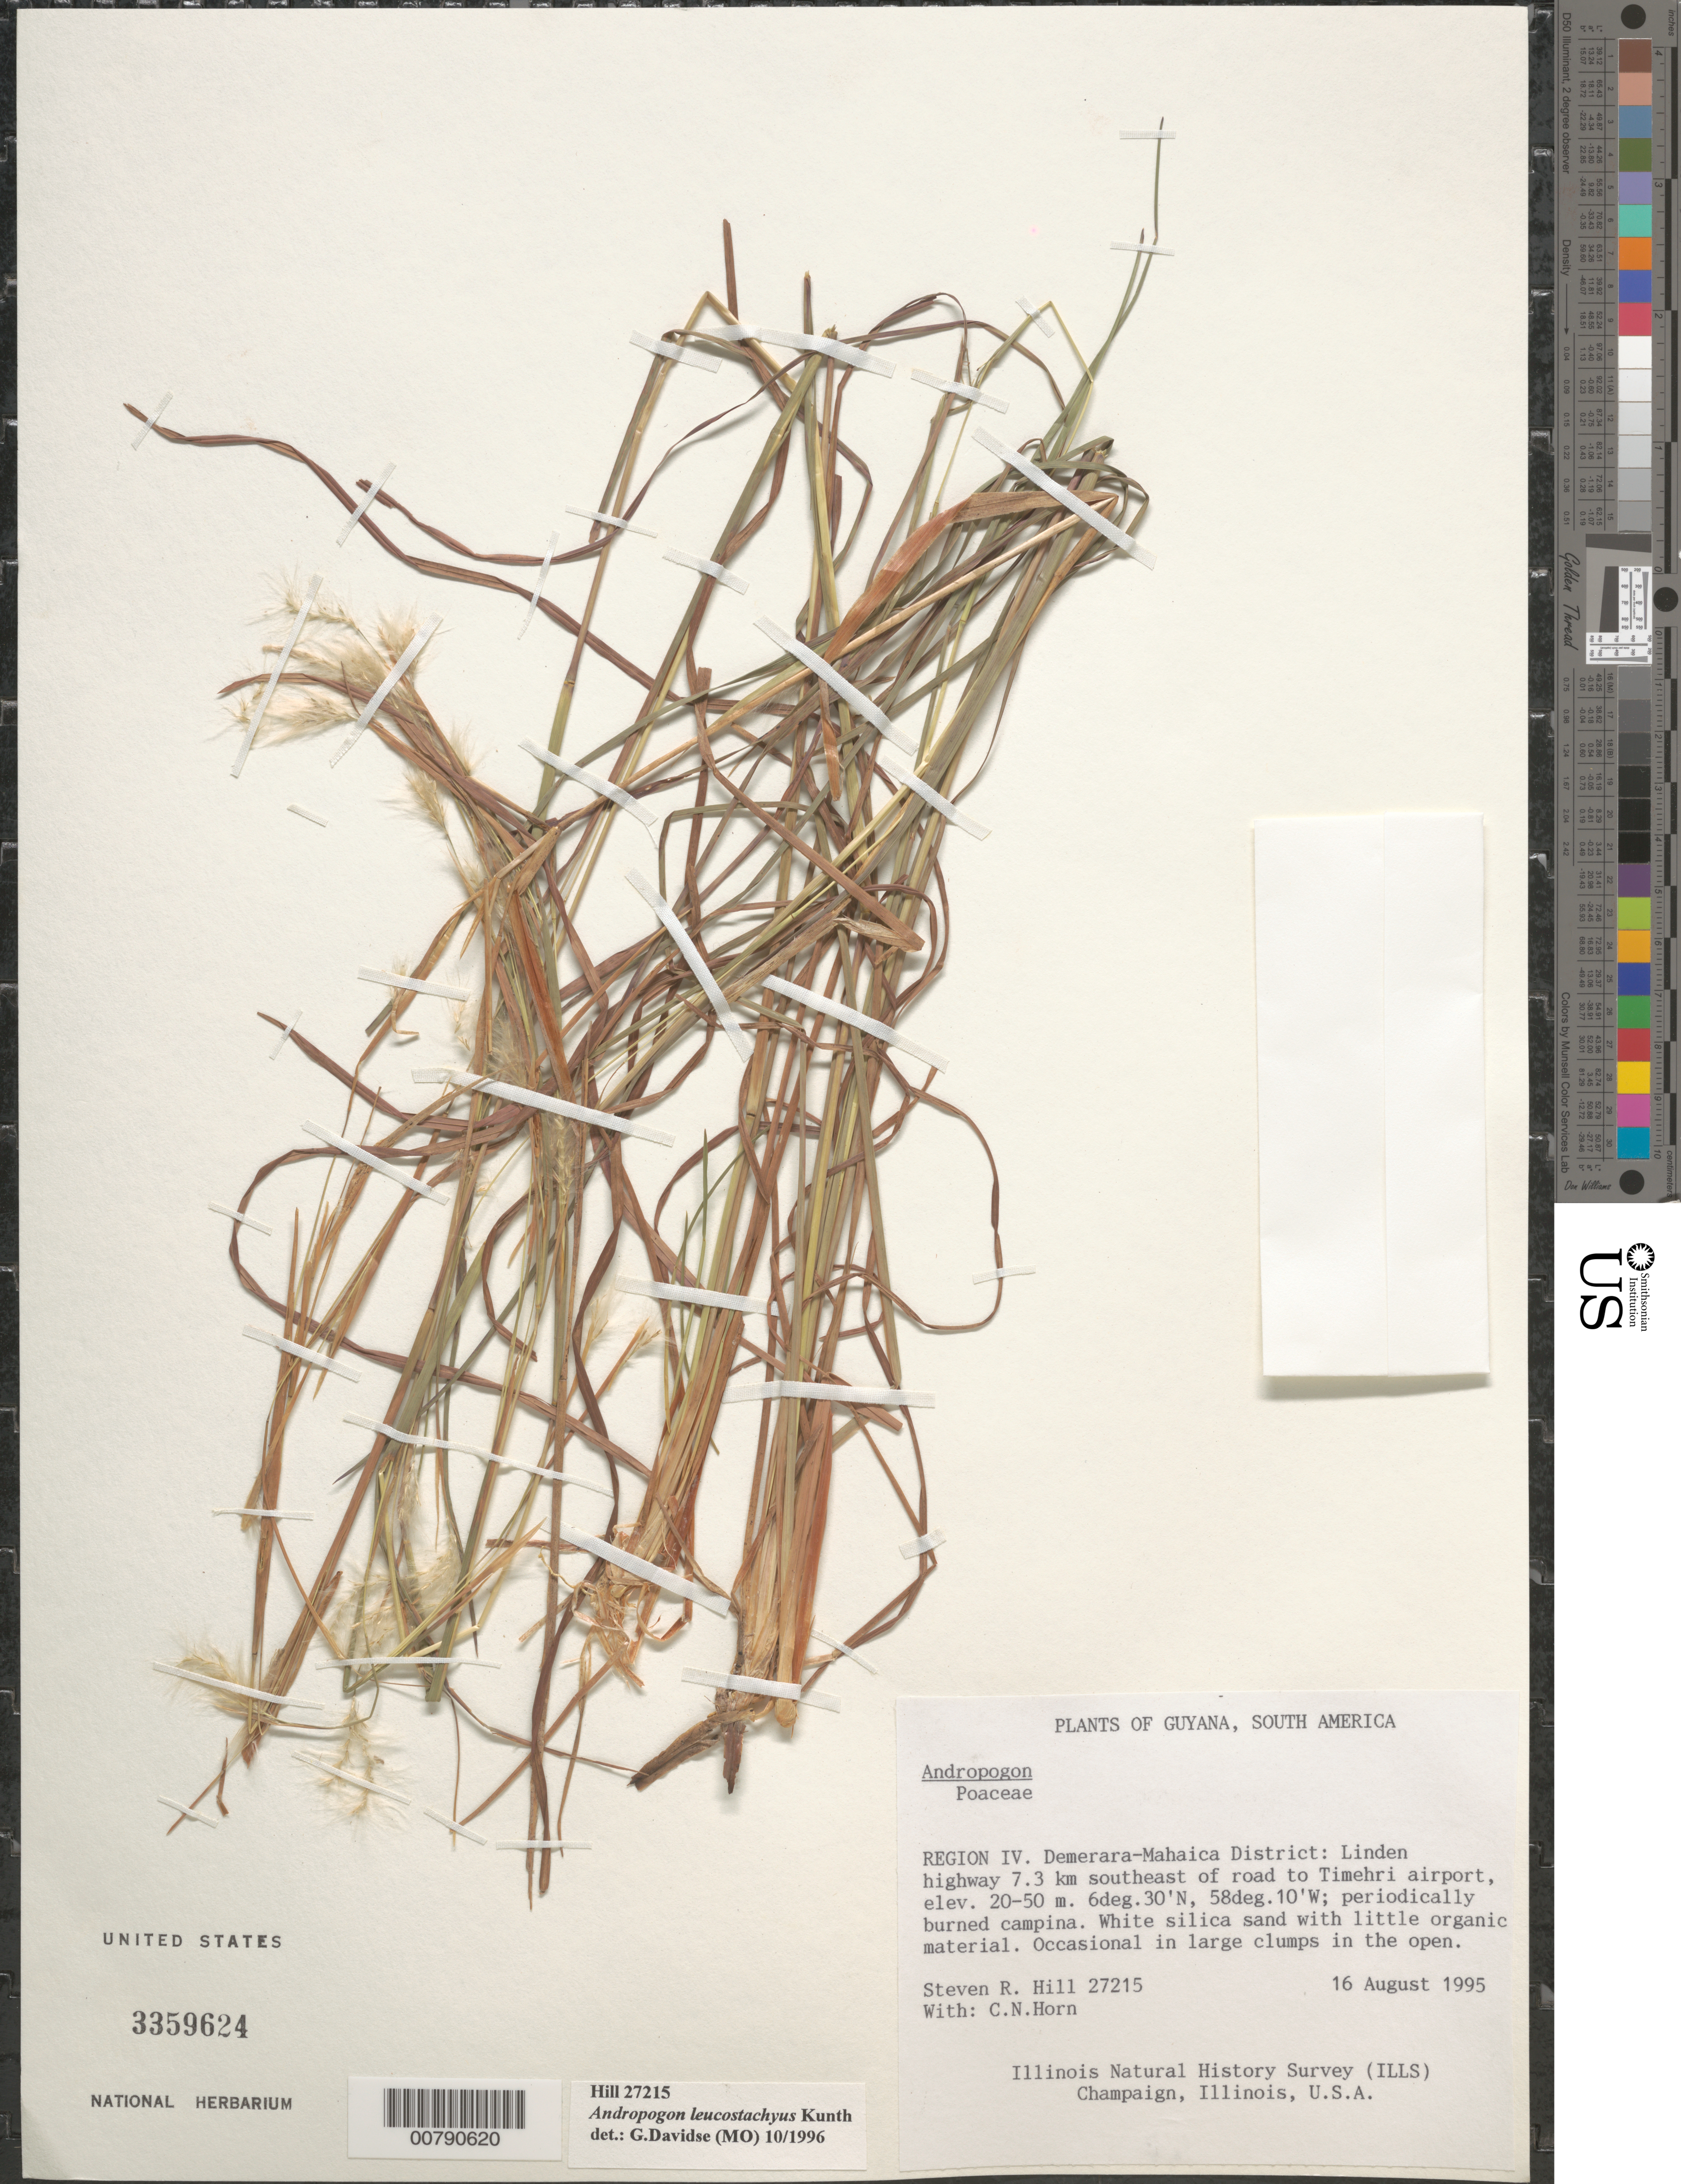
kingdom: Plantae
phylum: Tracheophyta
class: Liliopsida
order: Poales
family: Poaceae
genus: Andropogon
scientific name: Andropogon leucostachyus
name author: Kunth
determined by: Davidse, Gerrit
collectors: S. R. Hill, C. N. Horn & H. Vermeer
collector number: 27215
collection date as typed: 16-Aug-95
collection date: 1995-08-16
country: Guyana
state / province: Demerara-Mahaica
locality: Linden Hwy., 7.3 km SE of Timehri Airport road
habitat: Periodically burned campina.white silica sand with little organic material; in the open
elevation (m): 20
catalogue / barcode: US 3359624